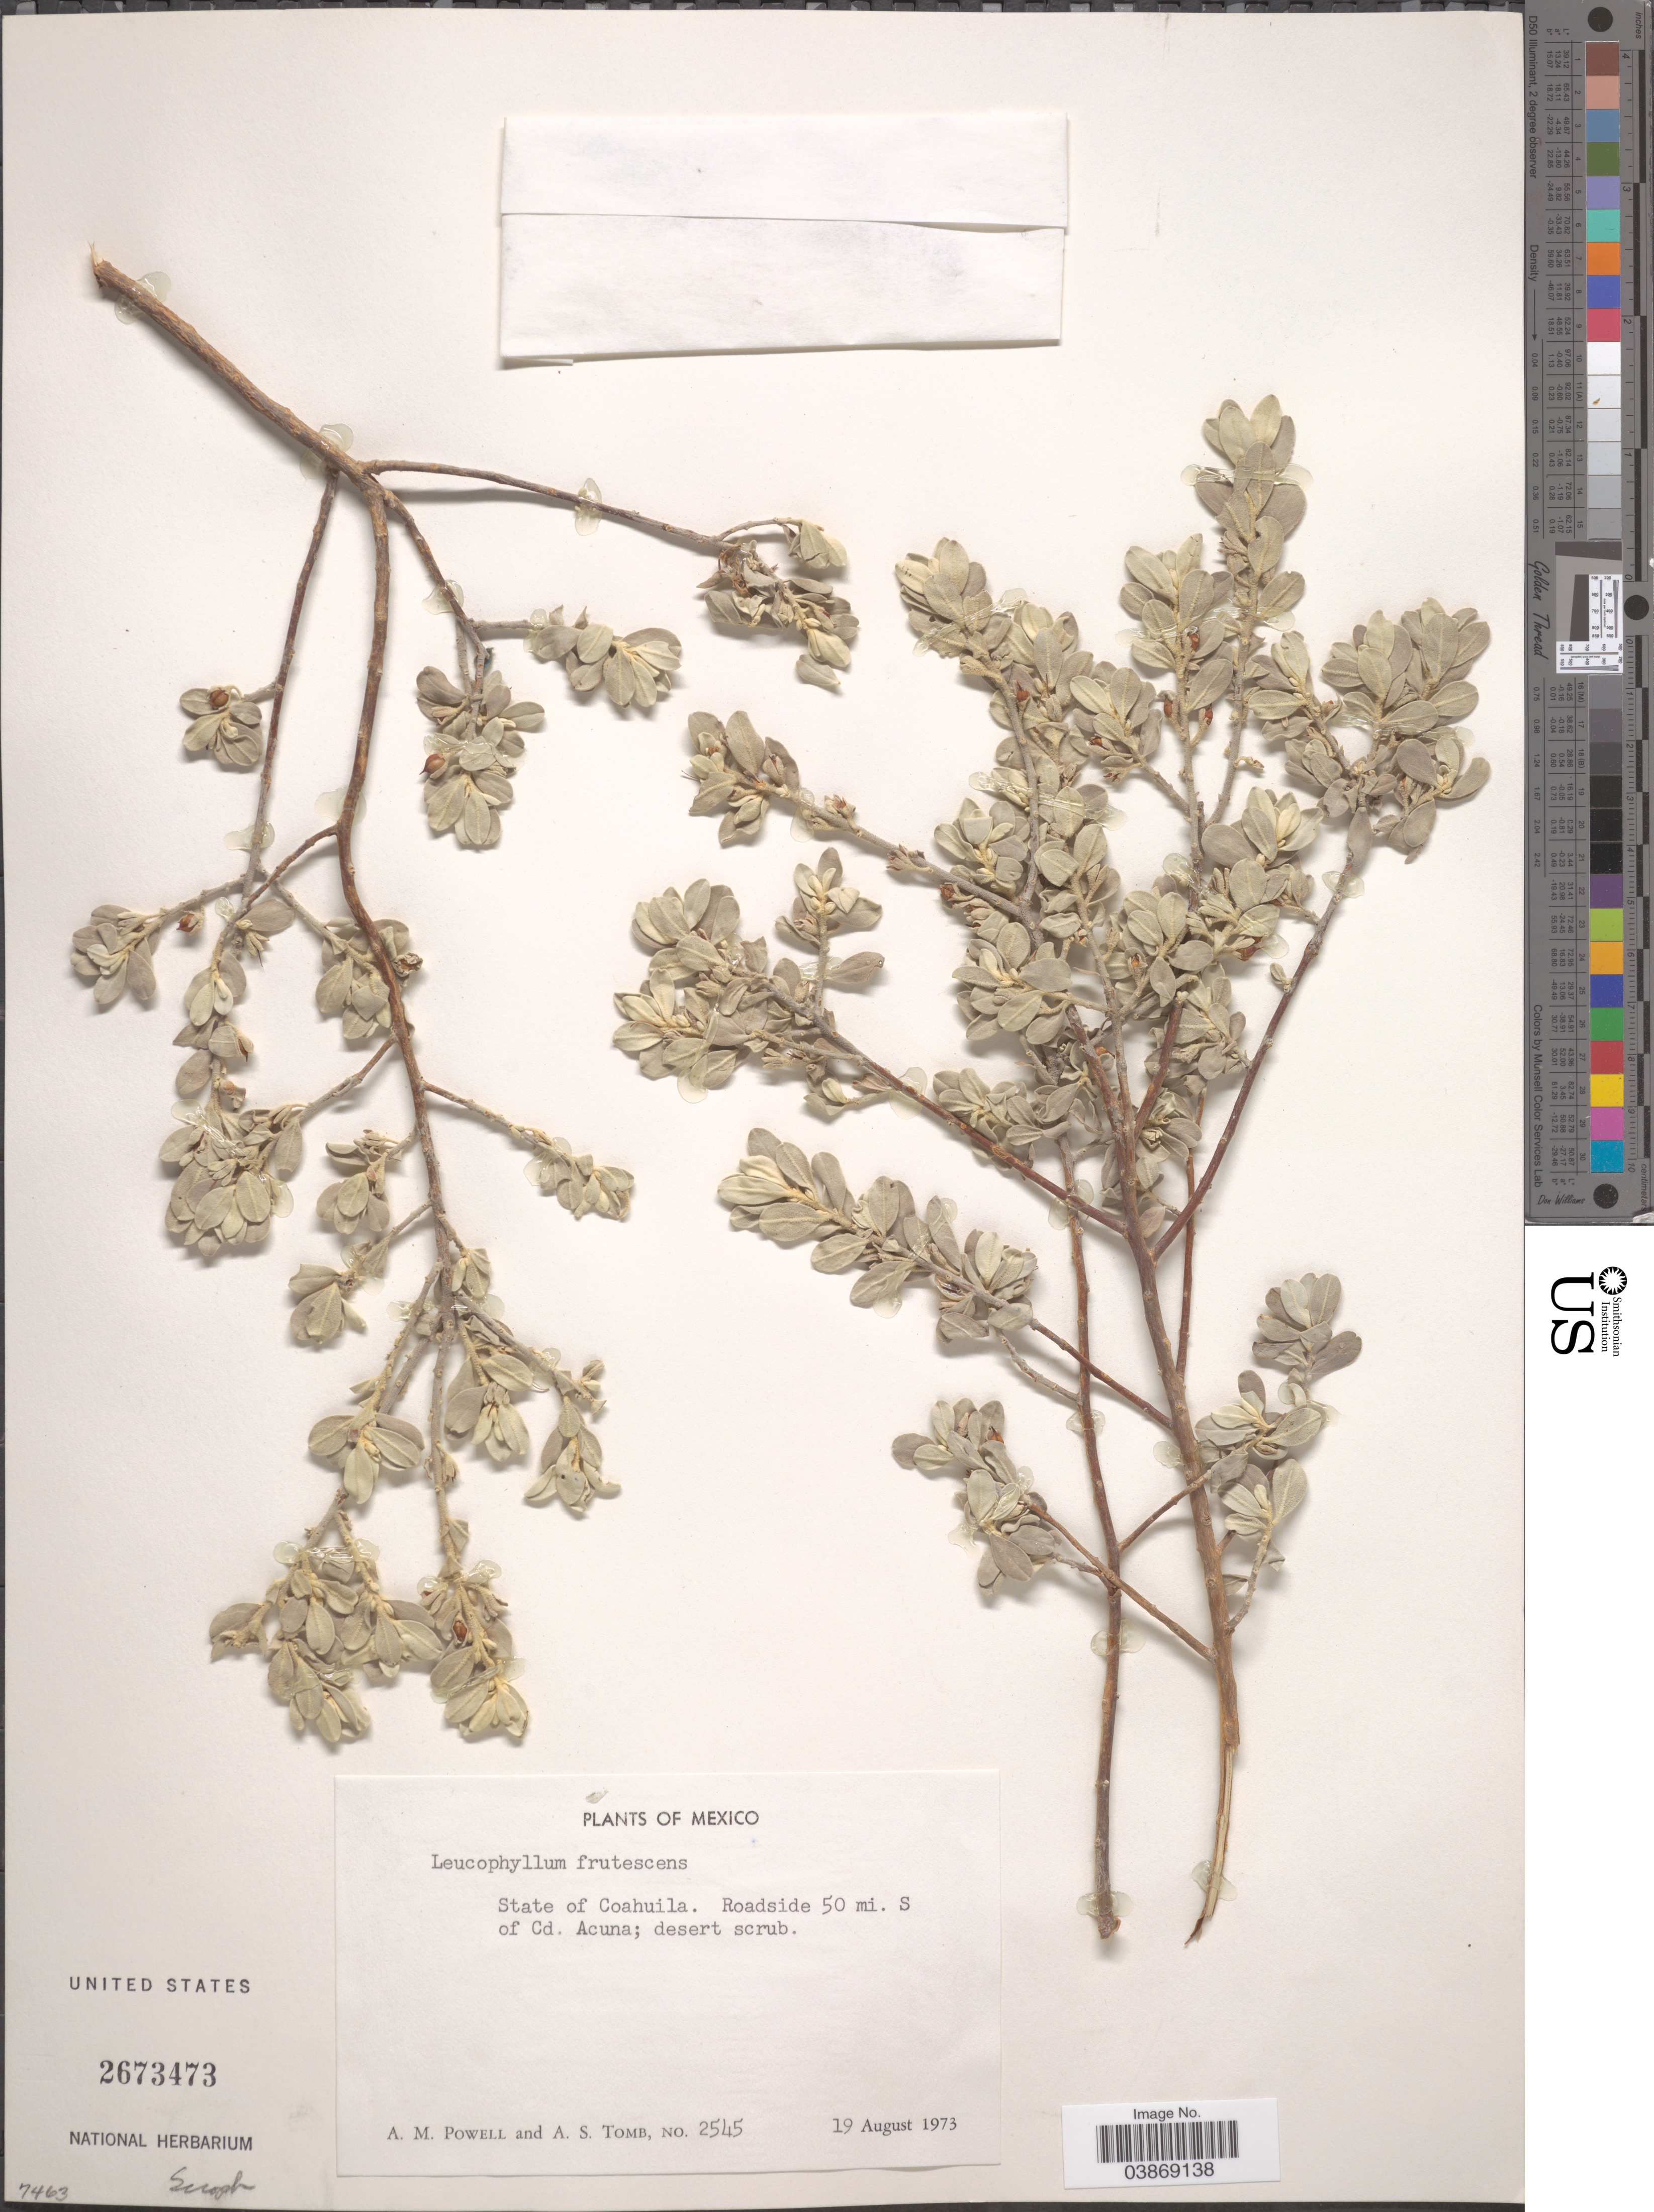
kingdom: Plantae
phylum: Tracheophyta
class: Magnoliopsida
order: Lamiales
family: Scrophulariaceae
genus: Leucophyllum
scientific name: Leucophyllum frutescens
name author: (Berland.) I.M. Johnst.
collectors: A. M. Powell & A. Tomb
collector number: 2545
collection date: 1973-08-19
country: Mexico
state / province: Coahuila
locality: Roadside 50 mi. S of Cd. Acuna.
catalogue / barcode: US 2673473